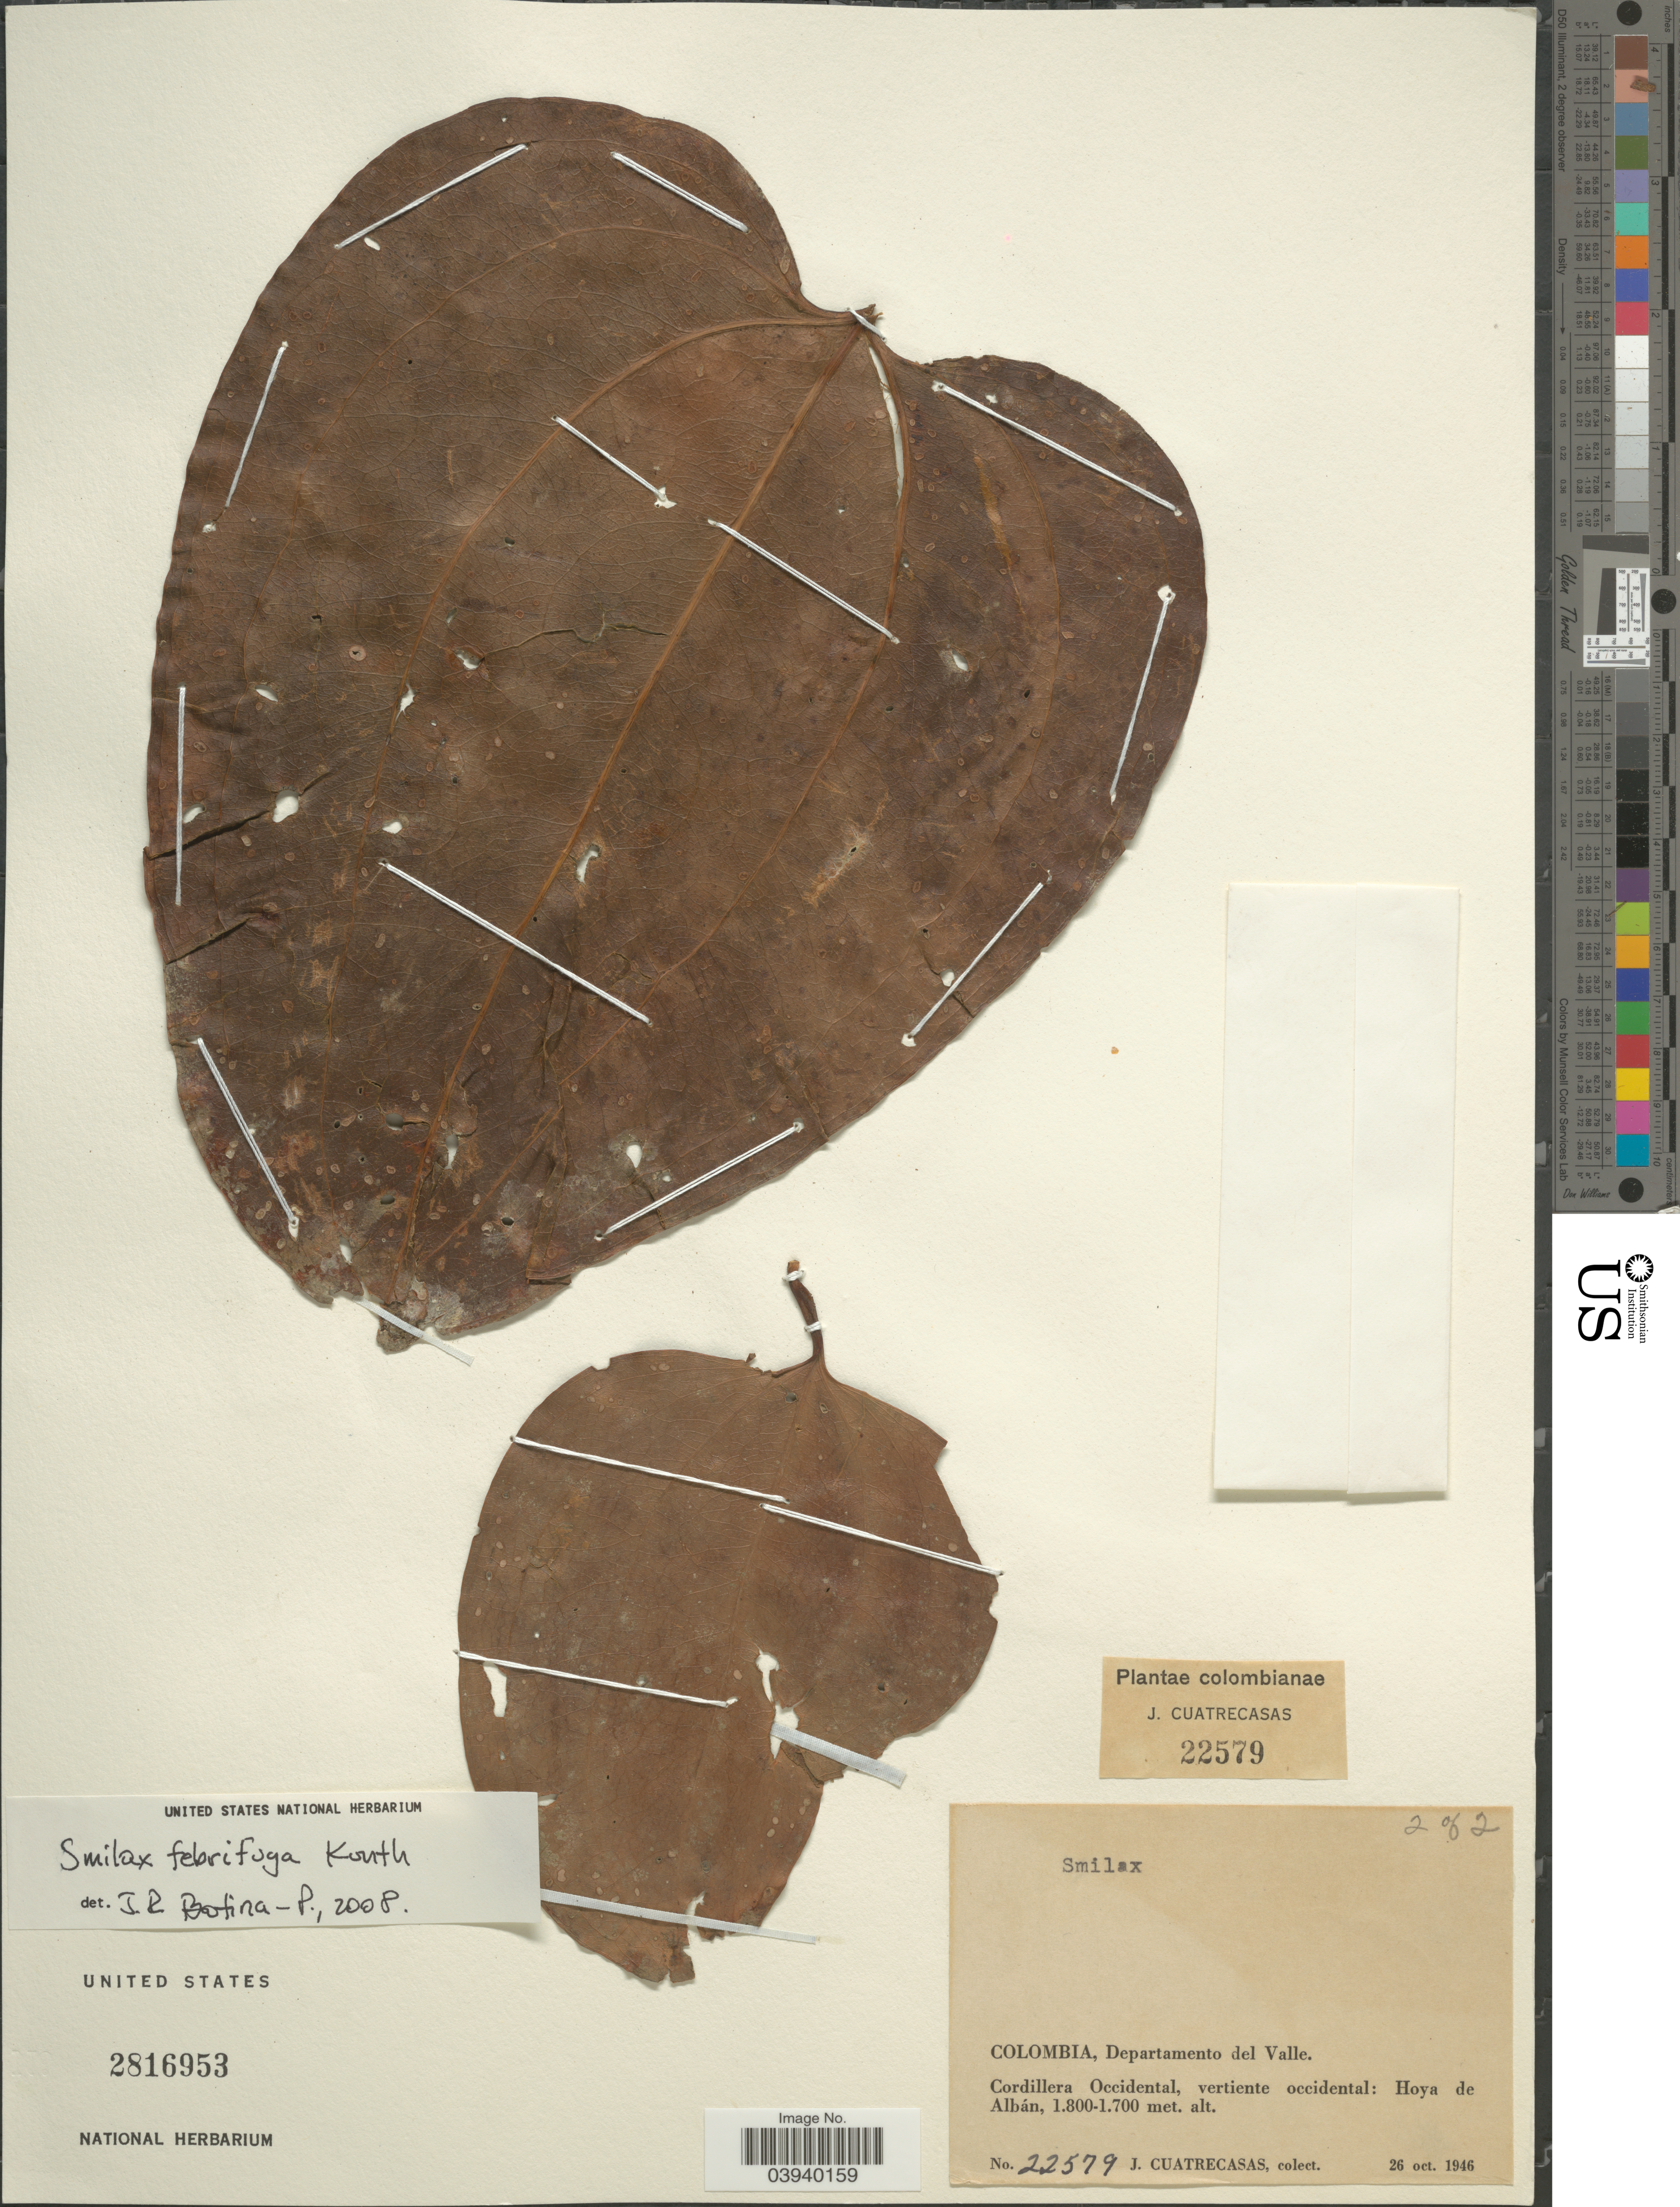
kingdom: Plantae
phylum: Tracheophyta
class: Liliopsida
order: Liliales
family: Smilacaceae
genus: Smilax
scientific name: Smilax febrifuga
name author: Kunth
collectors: J. Cuatrecasas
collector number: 22579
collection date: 1946-10-26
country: Colombia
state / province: Valle del Cauca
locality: Departamento del Valle. Cordillera Occidental, vertiente occidental: Hoya de Albán.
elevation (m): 1700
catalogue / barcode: US 2816953